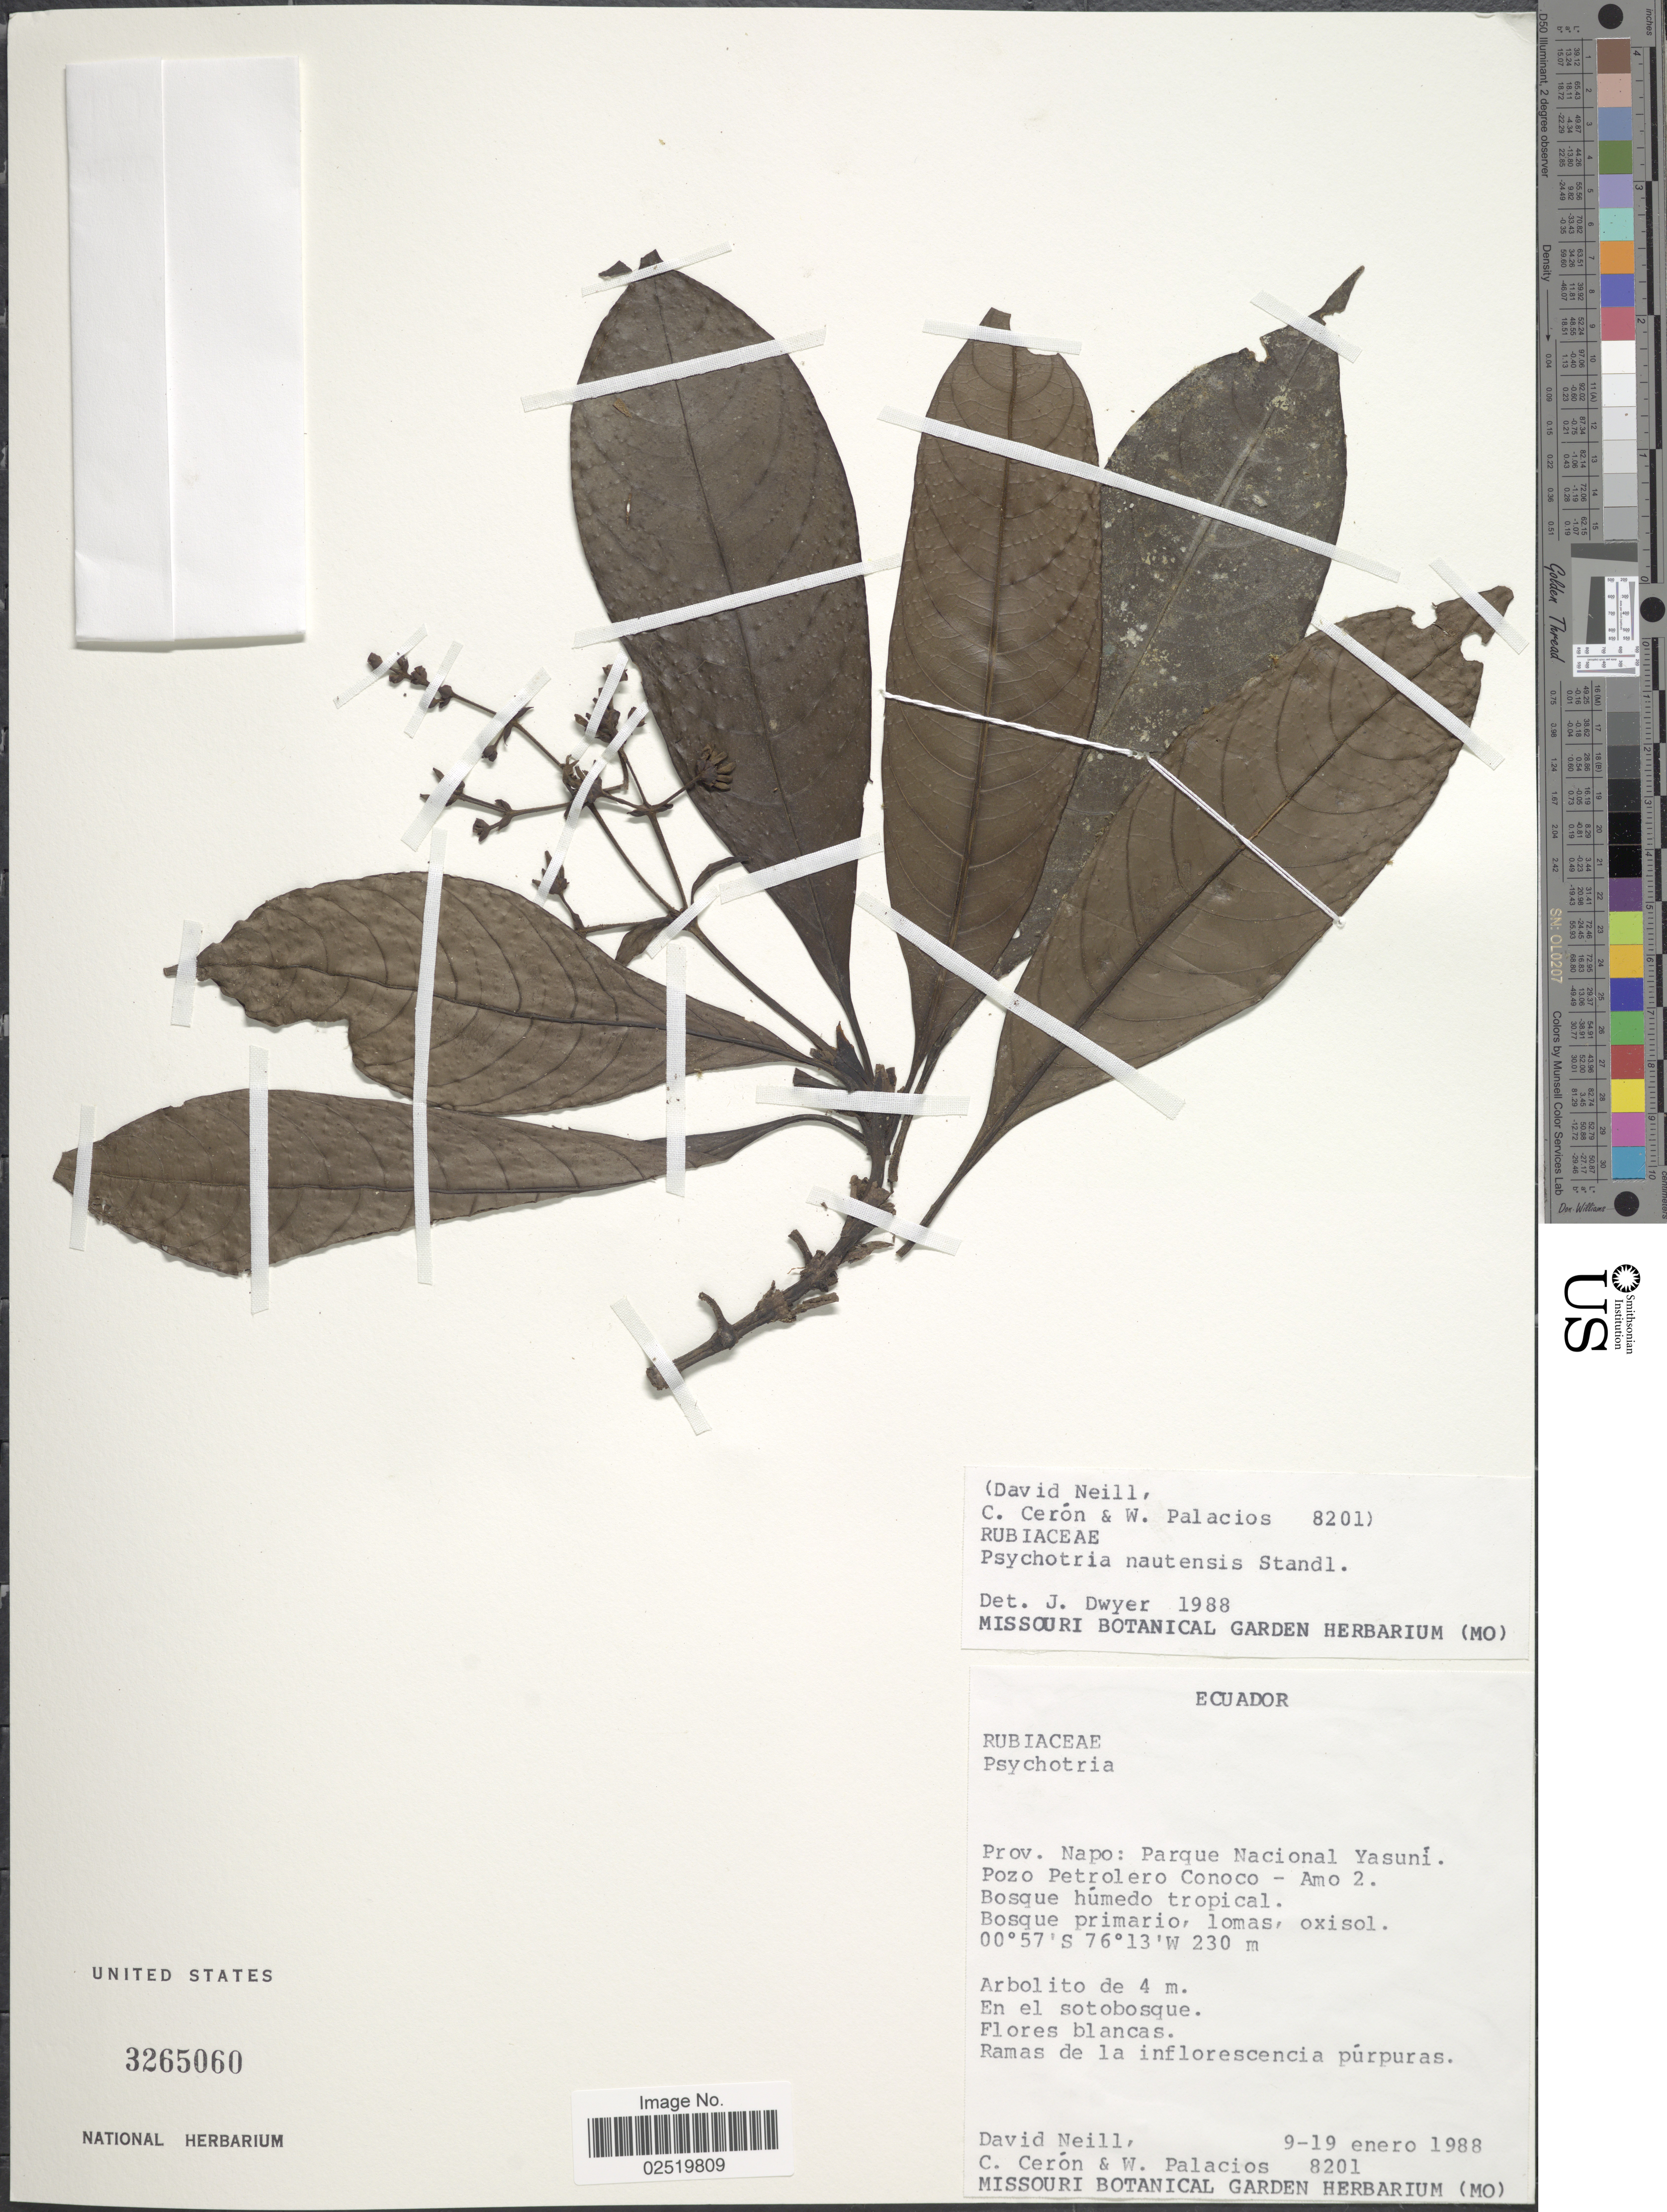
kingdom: Plantae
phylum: Tracheophyta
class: Magnoliopsida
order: Gentianales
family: Rubiaceae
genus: Psychotria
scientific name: Psychotria nautensis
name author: Standl.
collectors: D. A. Neill, C. E. Cerón M. & W. Palacios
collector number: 8201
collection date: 1988-01-09/1988-01-19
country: Ecuador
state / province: Napo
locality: Parque Nacional Yasuni. Pozo Petrolero Conoco - Amo 2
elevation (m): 230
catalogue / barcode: US 3265060